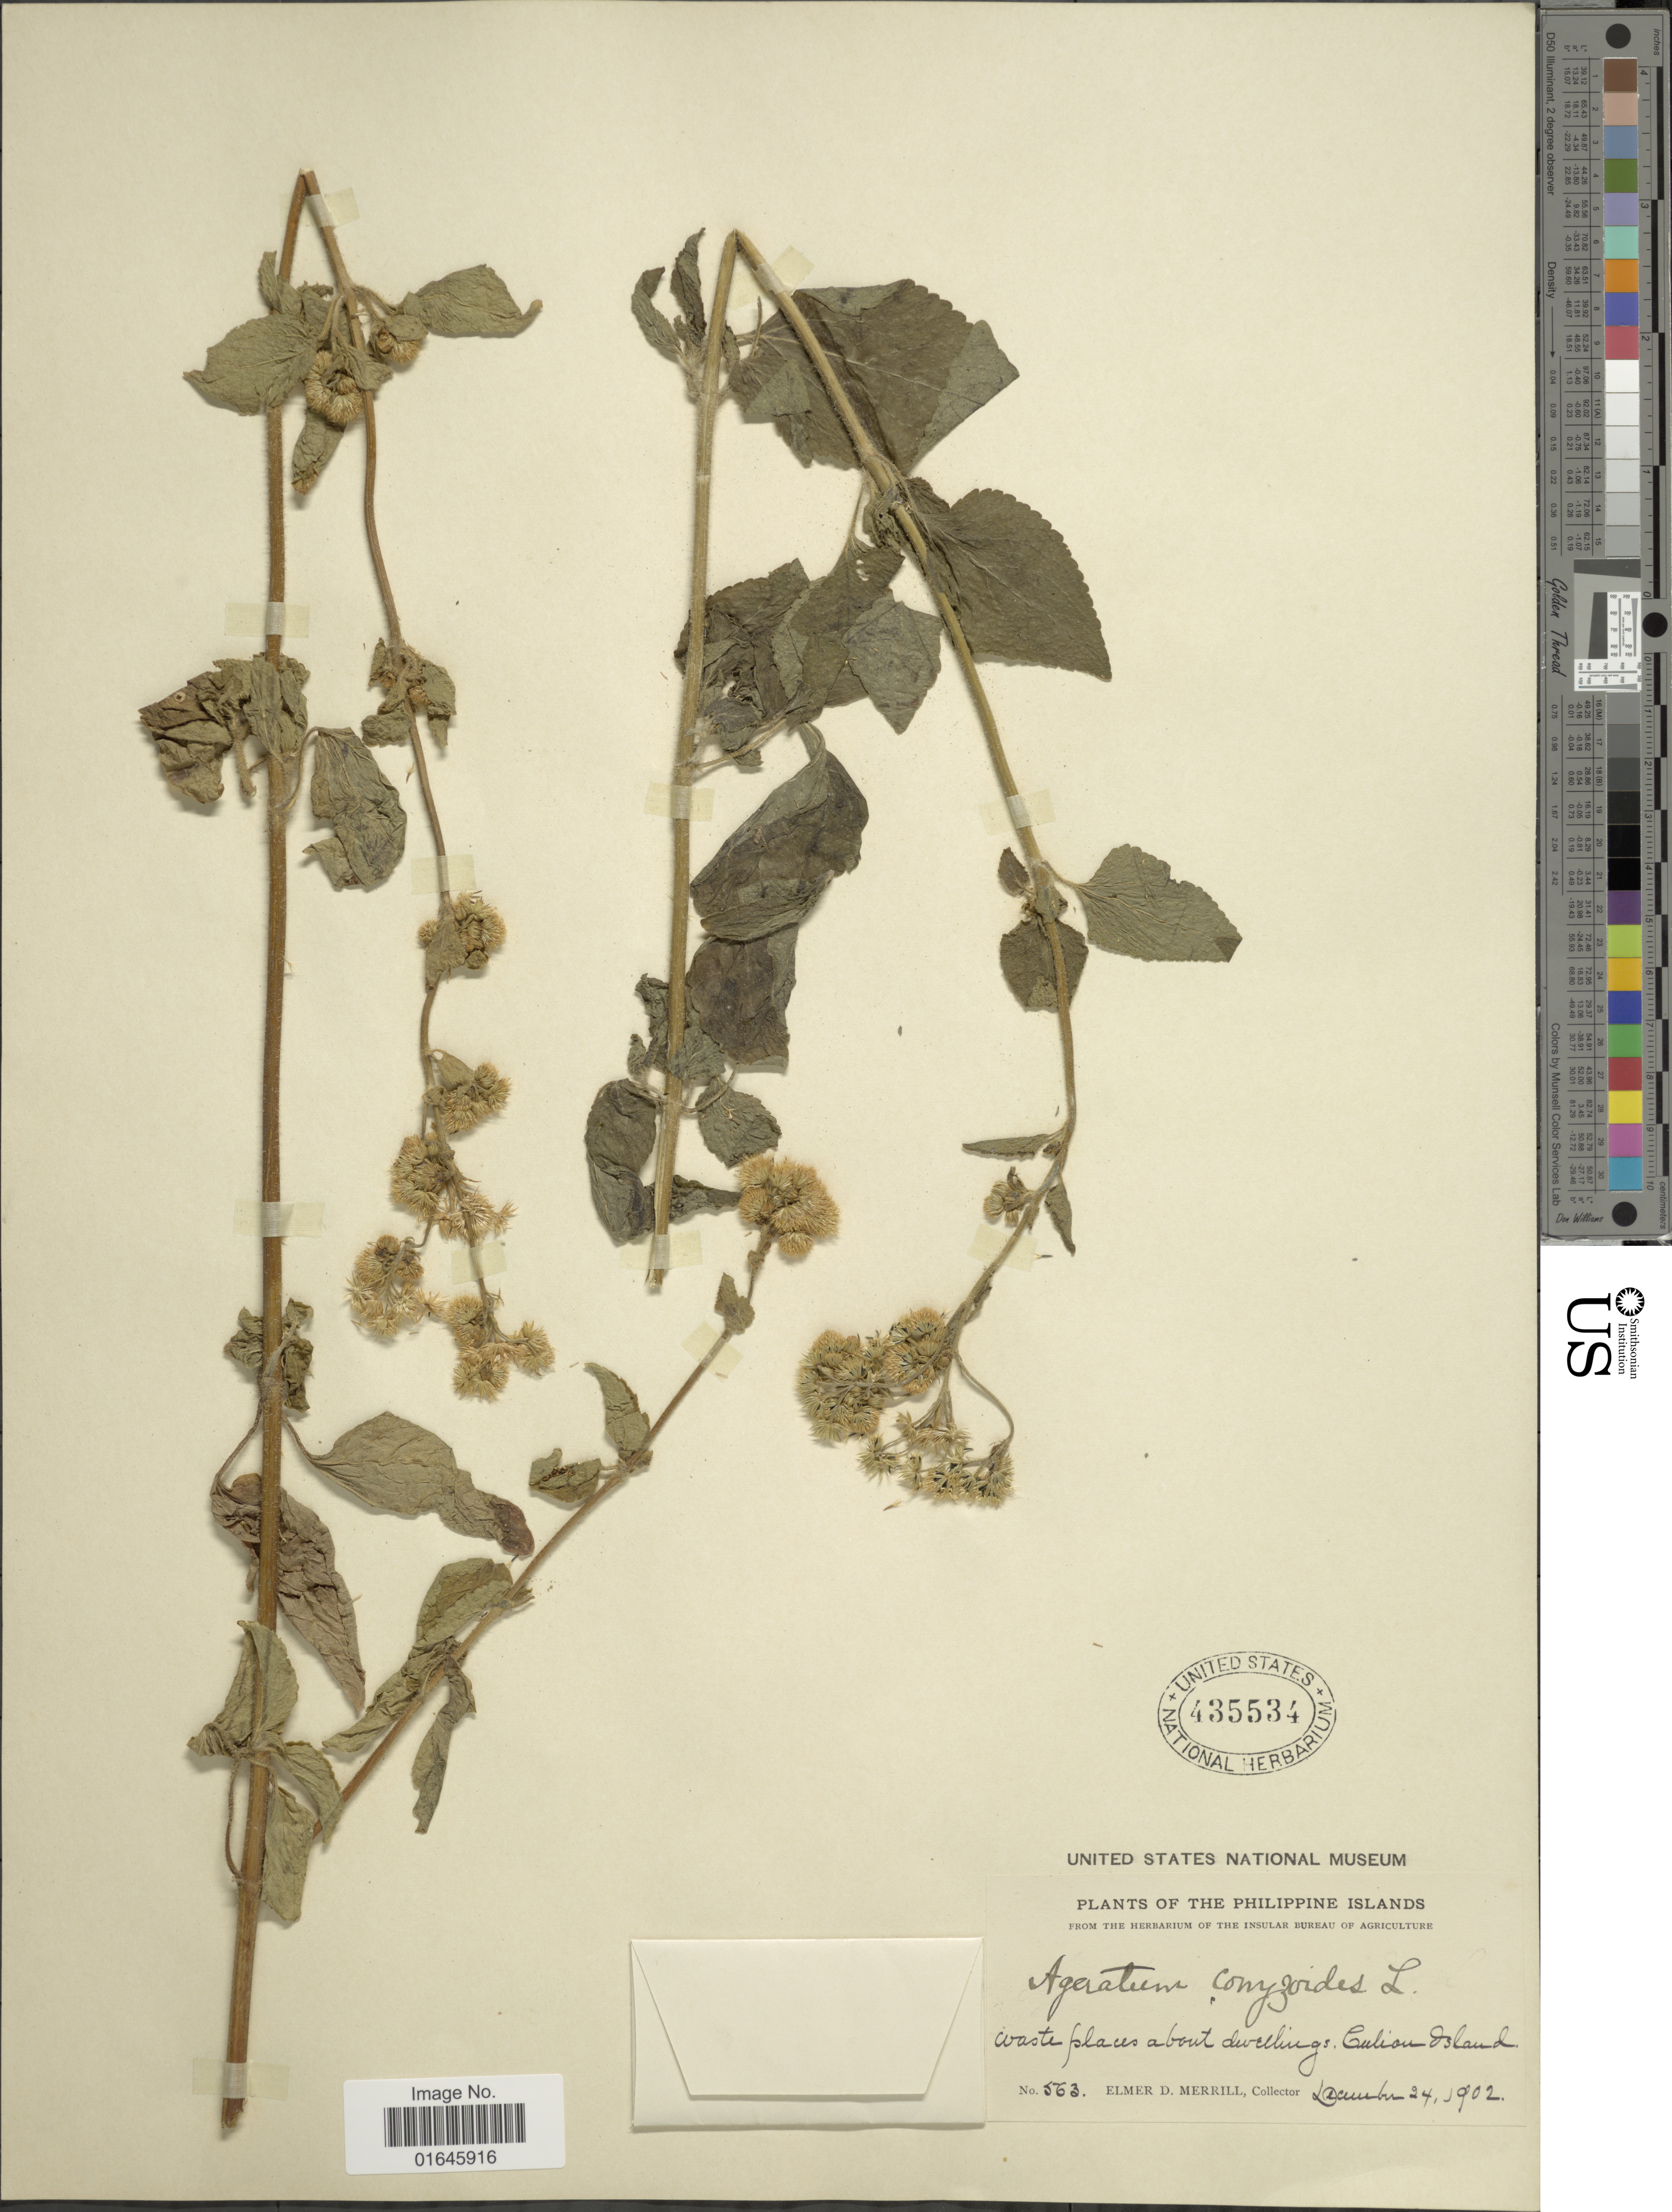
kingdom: Plantae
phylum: Tracheophyta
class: Magnoliopsida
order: Asterales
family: Asteraceae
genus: Ageratum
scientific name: Ageratum conyzoides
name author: L.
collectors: E. D. Merrill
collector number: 563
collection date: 1902-12-24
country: Philippines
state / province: Mimaropa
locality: Waste places about dwellings, Culion Island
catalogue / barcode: US 435534